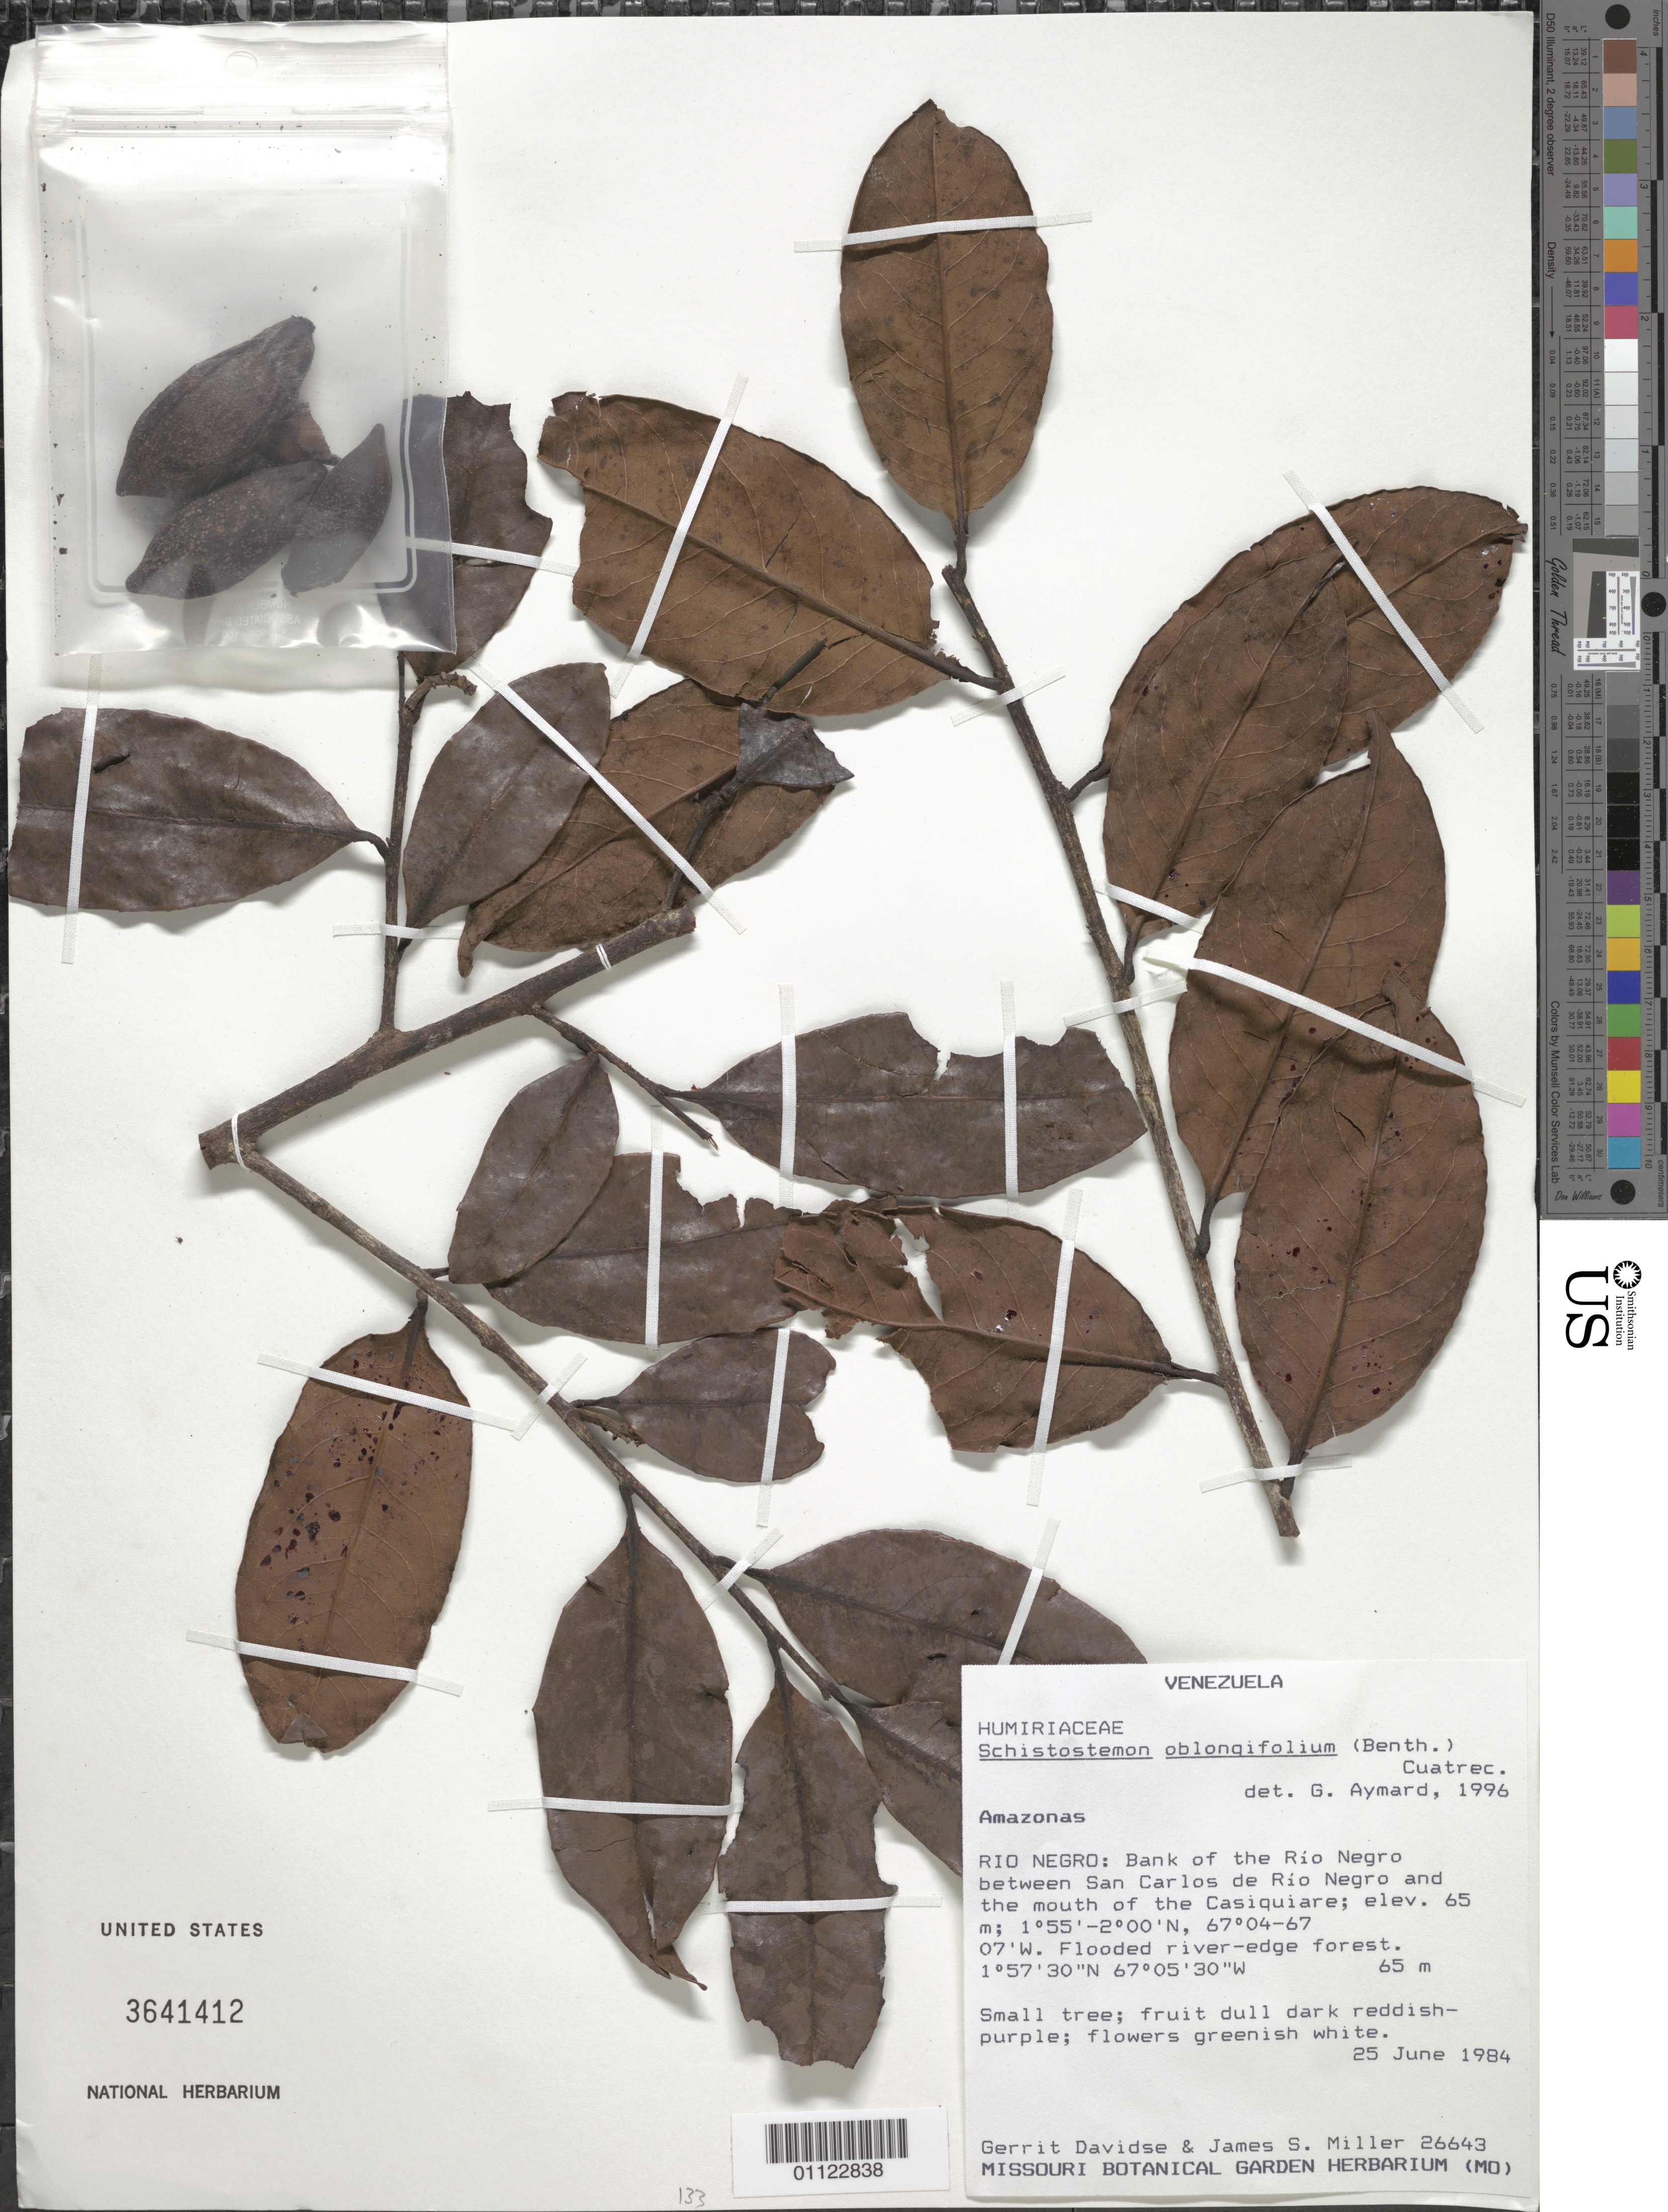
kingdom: Plantae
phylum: Tracheophyta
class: Magnoliopsida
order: Malpighiales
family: Humiriaceae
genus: Schistostemon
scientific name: Schistostemon oblongifolius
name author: (Benth.) Cuatrec.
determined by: Aymard C., G. A., (PORT), Univ. Nac. Exp. de los Llanos Ezequiel Zamora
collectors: G. Davidse & J. S. Miller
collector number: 26643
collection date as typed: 25-Jun-84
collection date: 1984-06-25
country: Venezuela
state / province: Amazonas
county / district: Río Negro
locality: Río Negro bank, between San Carlos de Río Negro and the mouth of the Casiquiares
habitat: Flooded river-edge forest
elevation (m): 65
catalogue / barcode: US 3641412